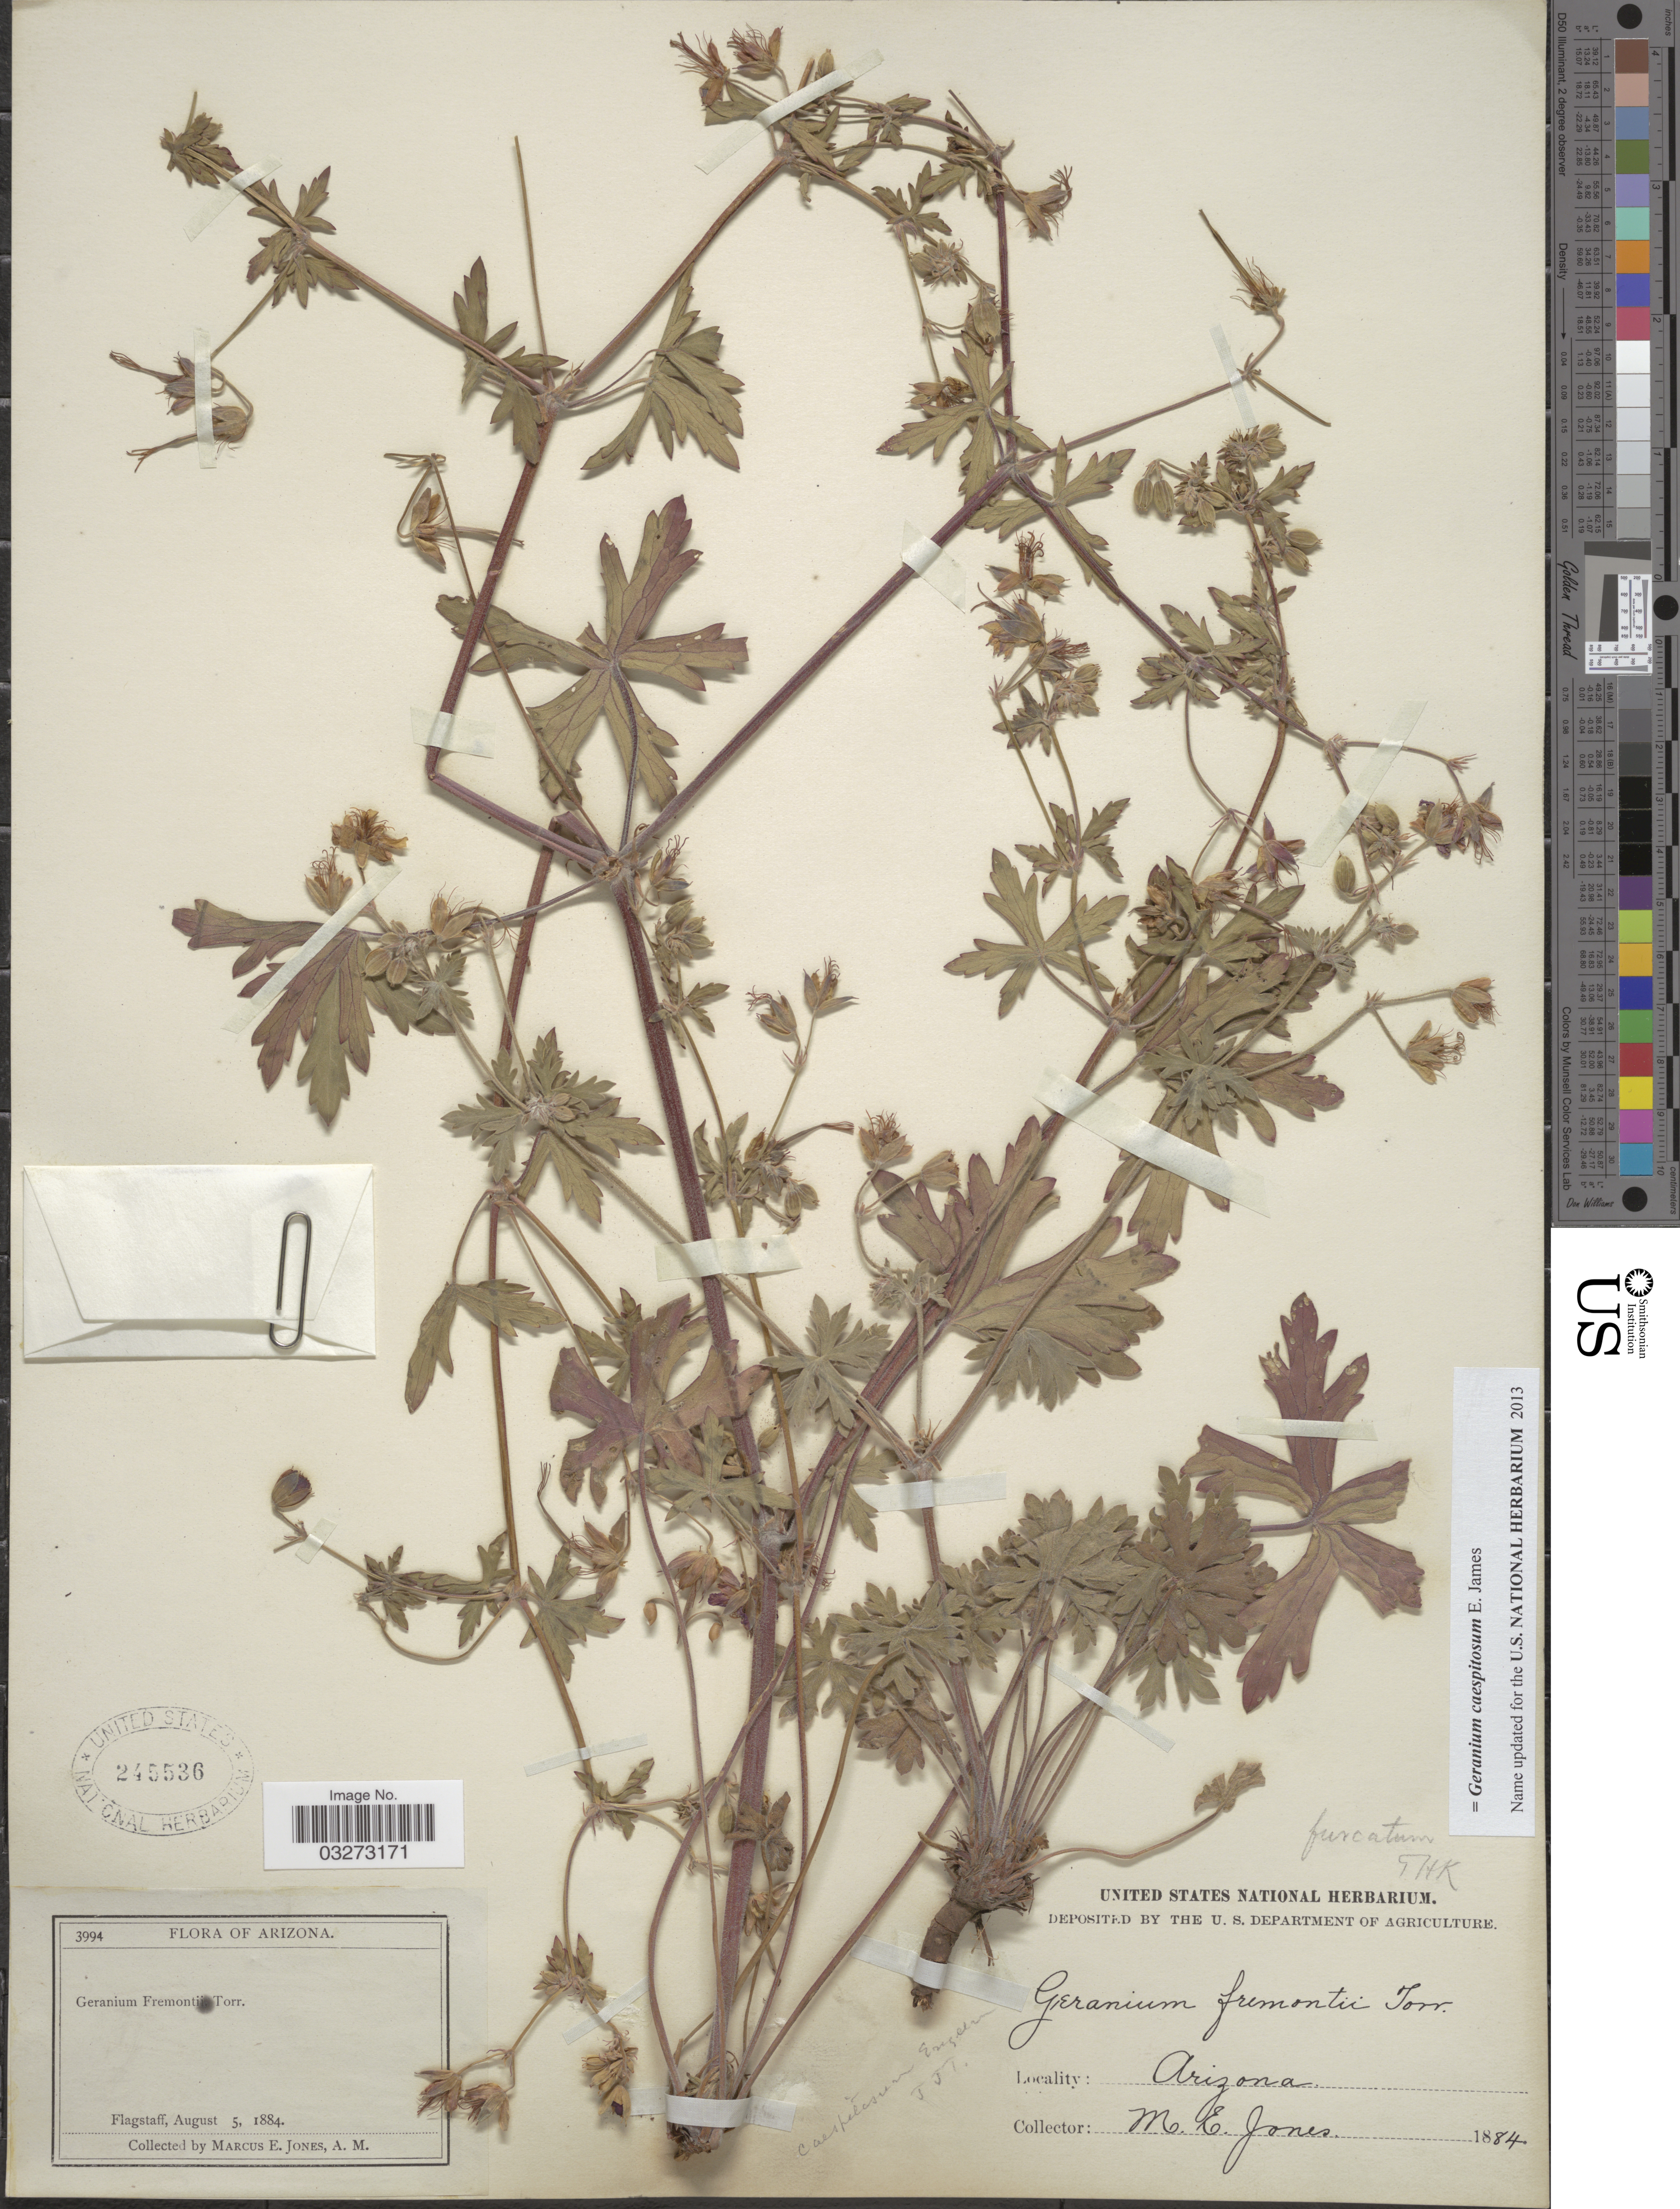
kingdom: Plantae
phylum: Tracheophyta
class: Magnoliopsida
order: Geraniales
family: Geraniaceae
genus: Geranium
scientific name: Geranium caespitosum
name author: E. James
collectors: M. E. Jones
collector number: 3994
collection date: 1884-08-05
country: United States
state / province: Arizona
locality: Flagstaff.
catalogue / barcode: US 245536